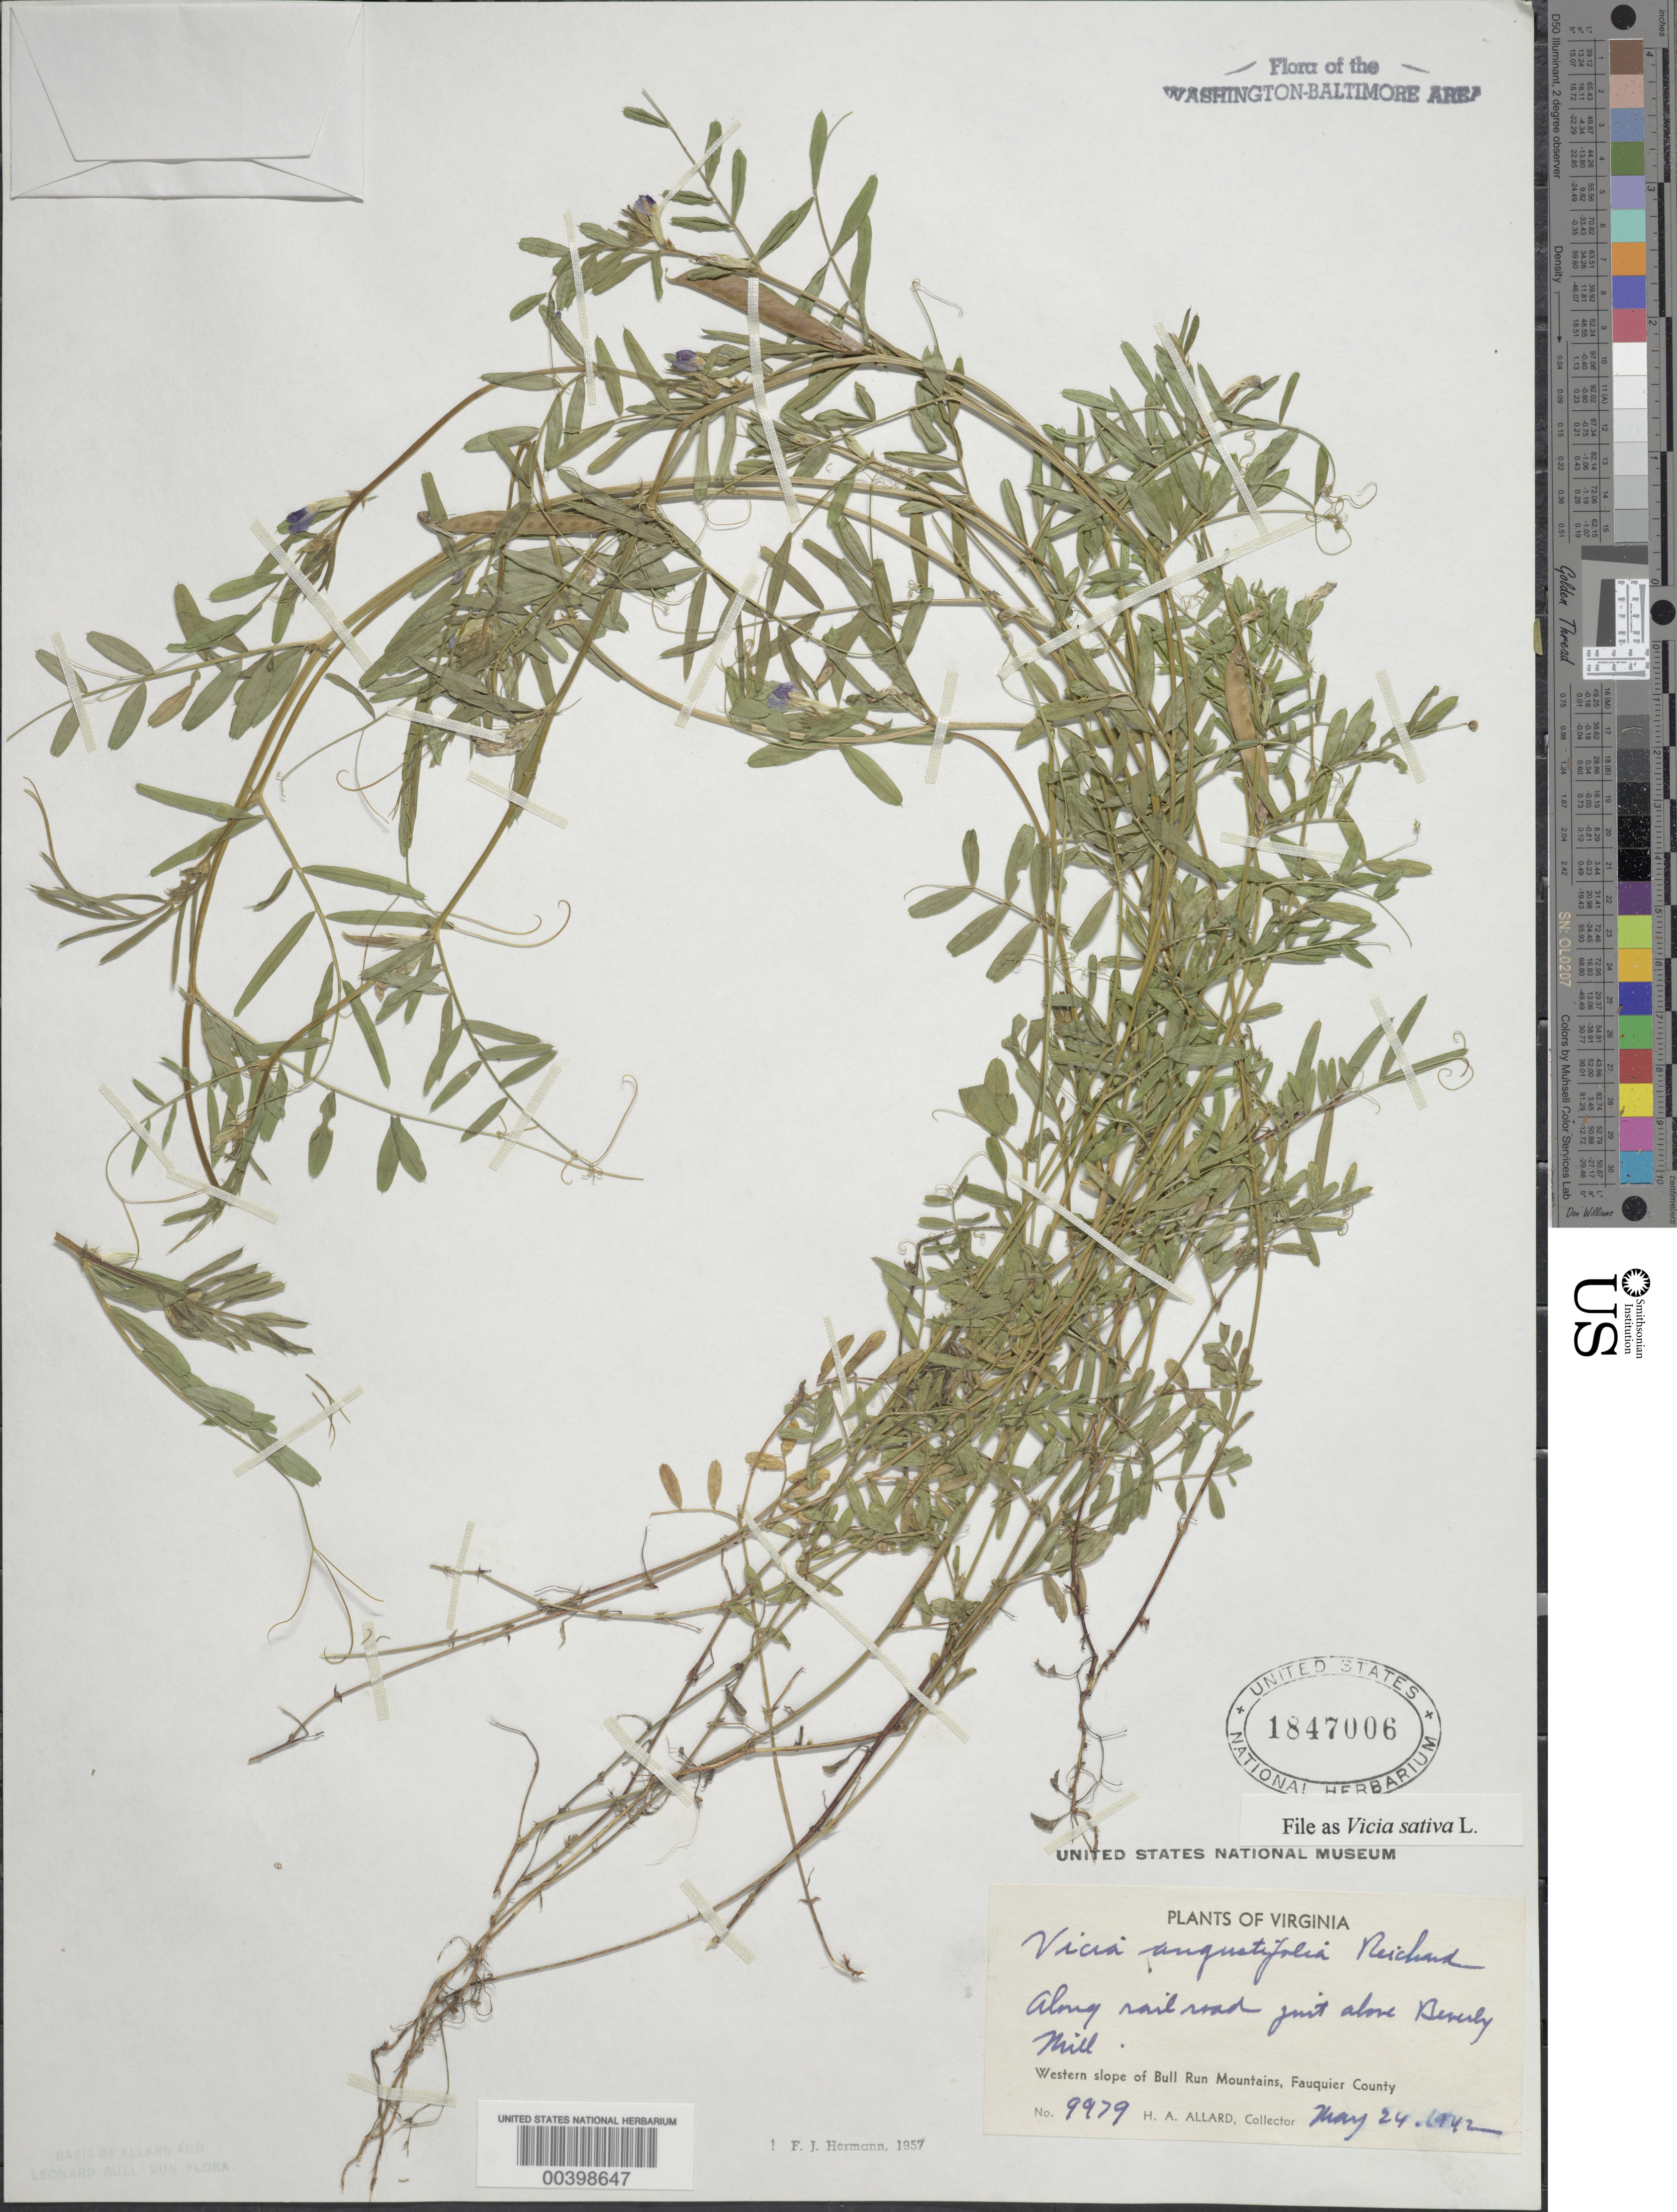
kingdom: Plantae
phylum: Tracheophyta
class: Magnoliopsida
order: Fabales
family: Fabaceae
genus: Vicia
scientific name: Vicia sativa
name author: L.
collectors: H. A. Allard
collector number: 9979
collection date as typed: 24 May 1942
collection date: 1942-05-24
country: United States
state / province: Virginia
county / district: Fauquier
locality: Above Beverley Mill Bull Run Mts.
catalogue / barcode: US 1847006